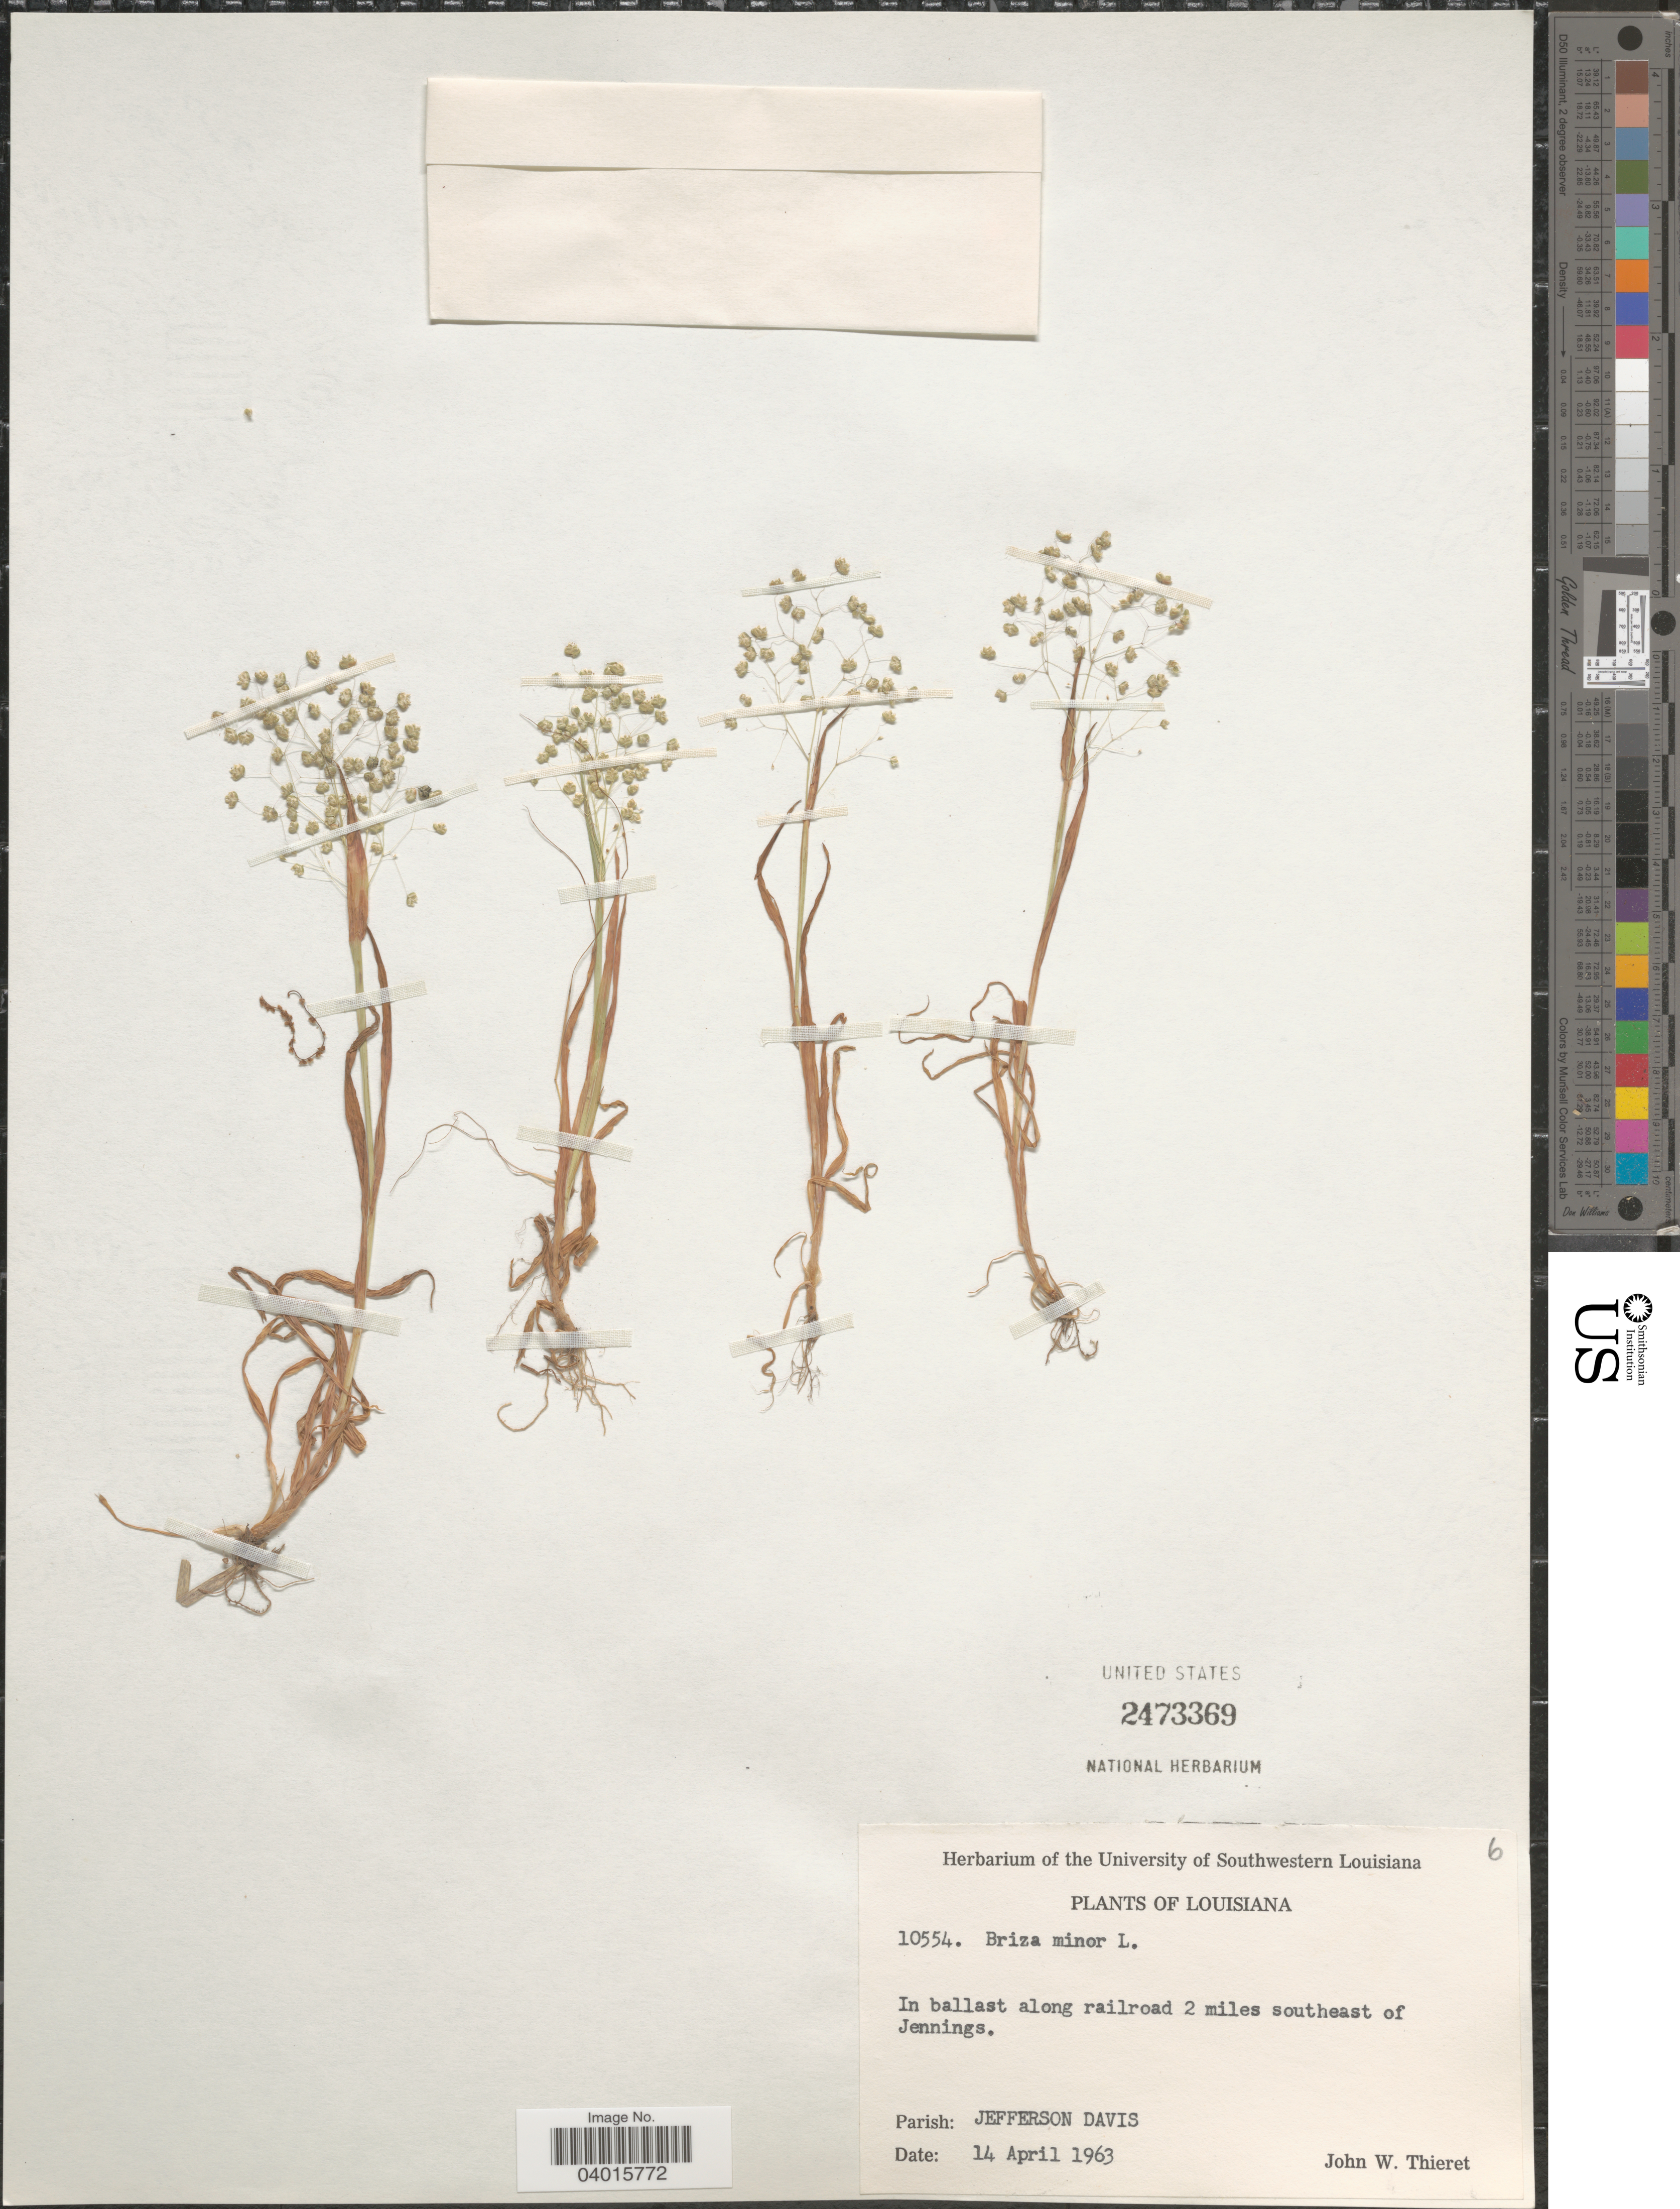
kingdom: Plantae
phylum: Tracheophyta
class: Liliopsida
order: Poales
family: Poaceae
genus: Briza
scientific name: Briza minor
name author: L.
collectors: J. W. Thieret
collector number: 10554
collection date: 1963-04-14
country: United States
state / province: Louisiana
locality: In ballast along railroad 2 miles southeast of Jennings. Parish: Jefferson Davis.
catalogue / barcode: US 2473369